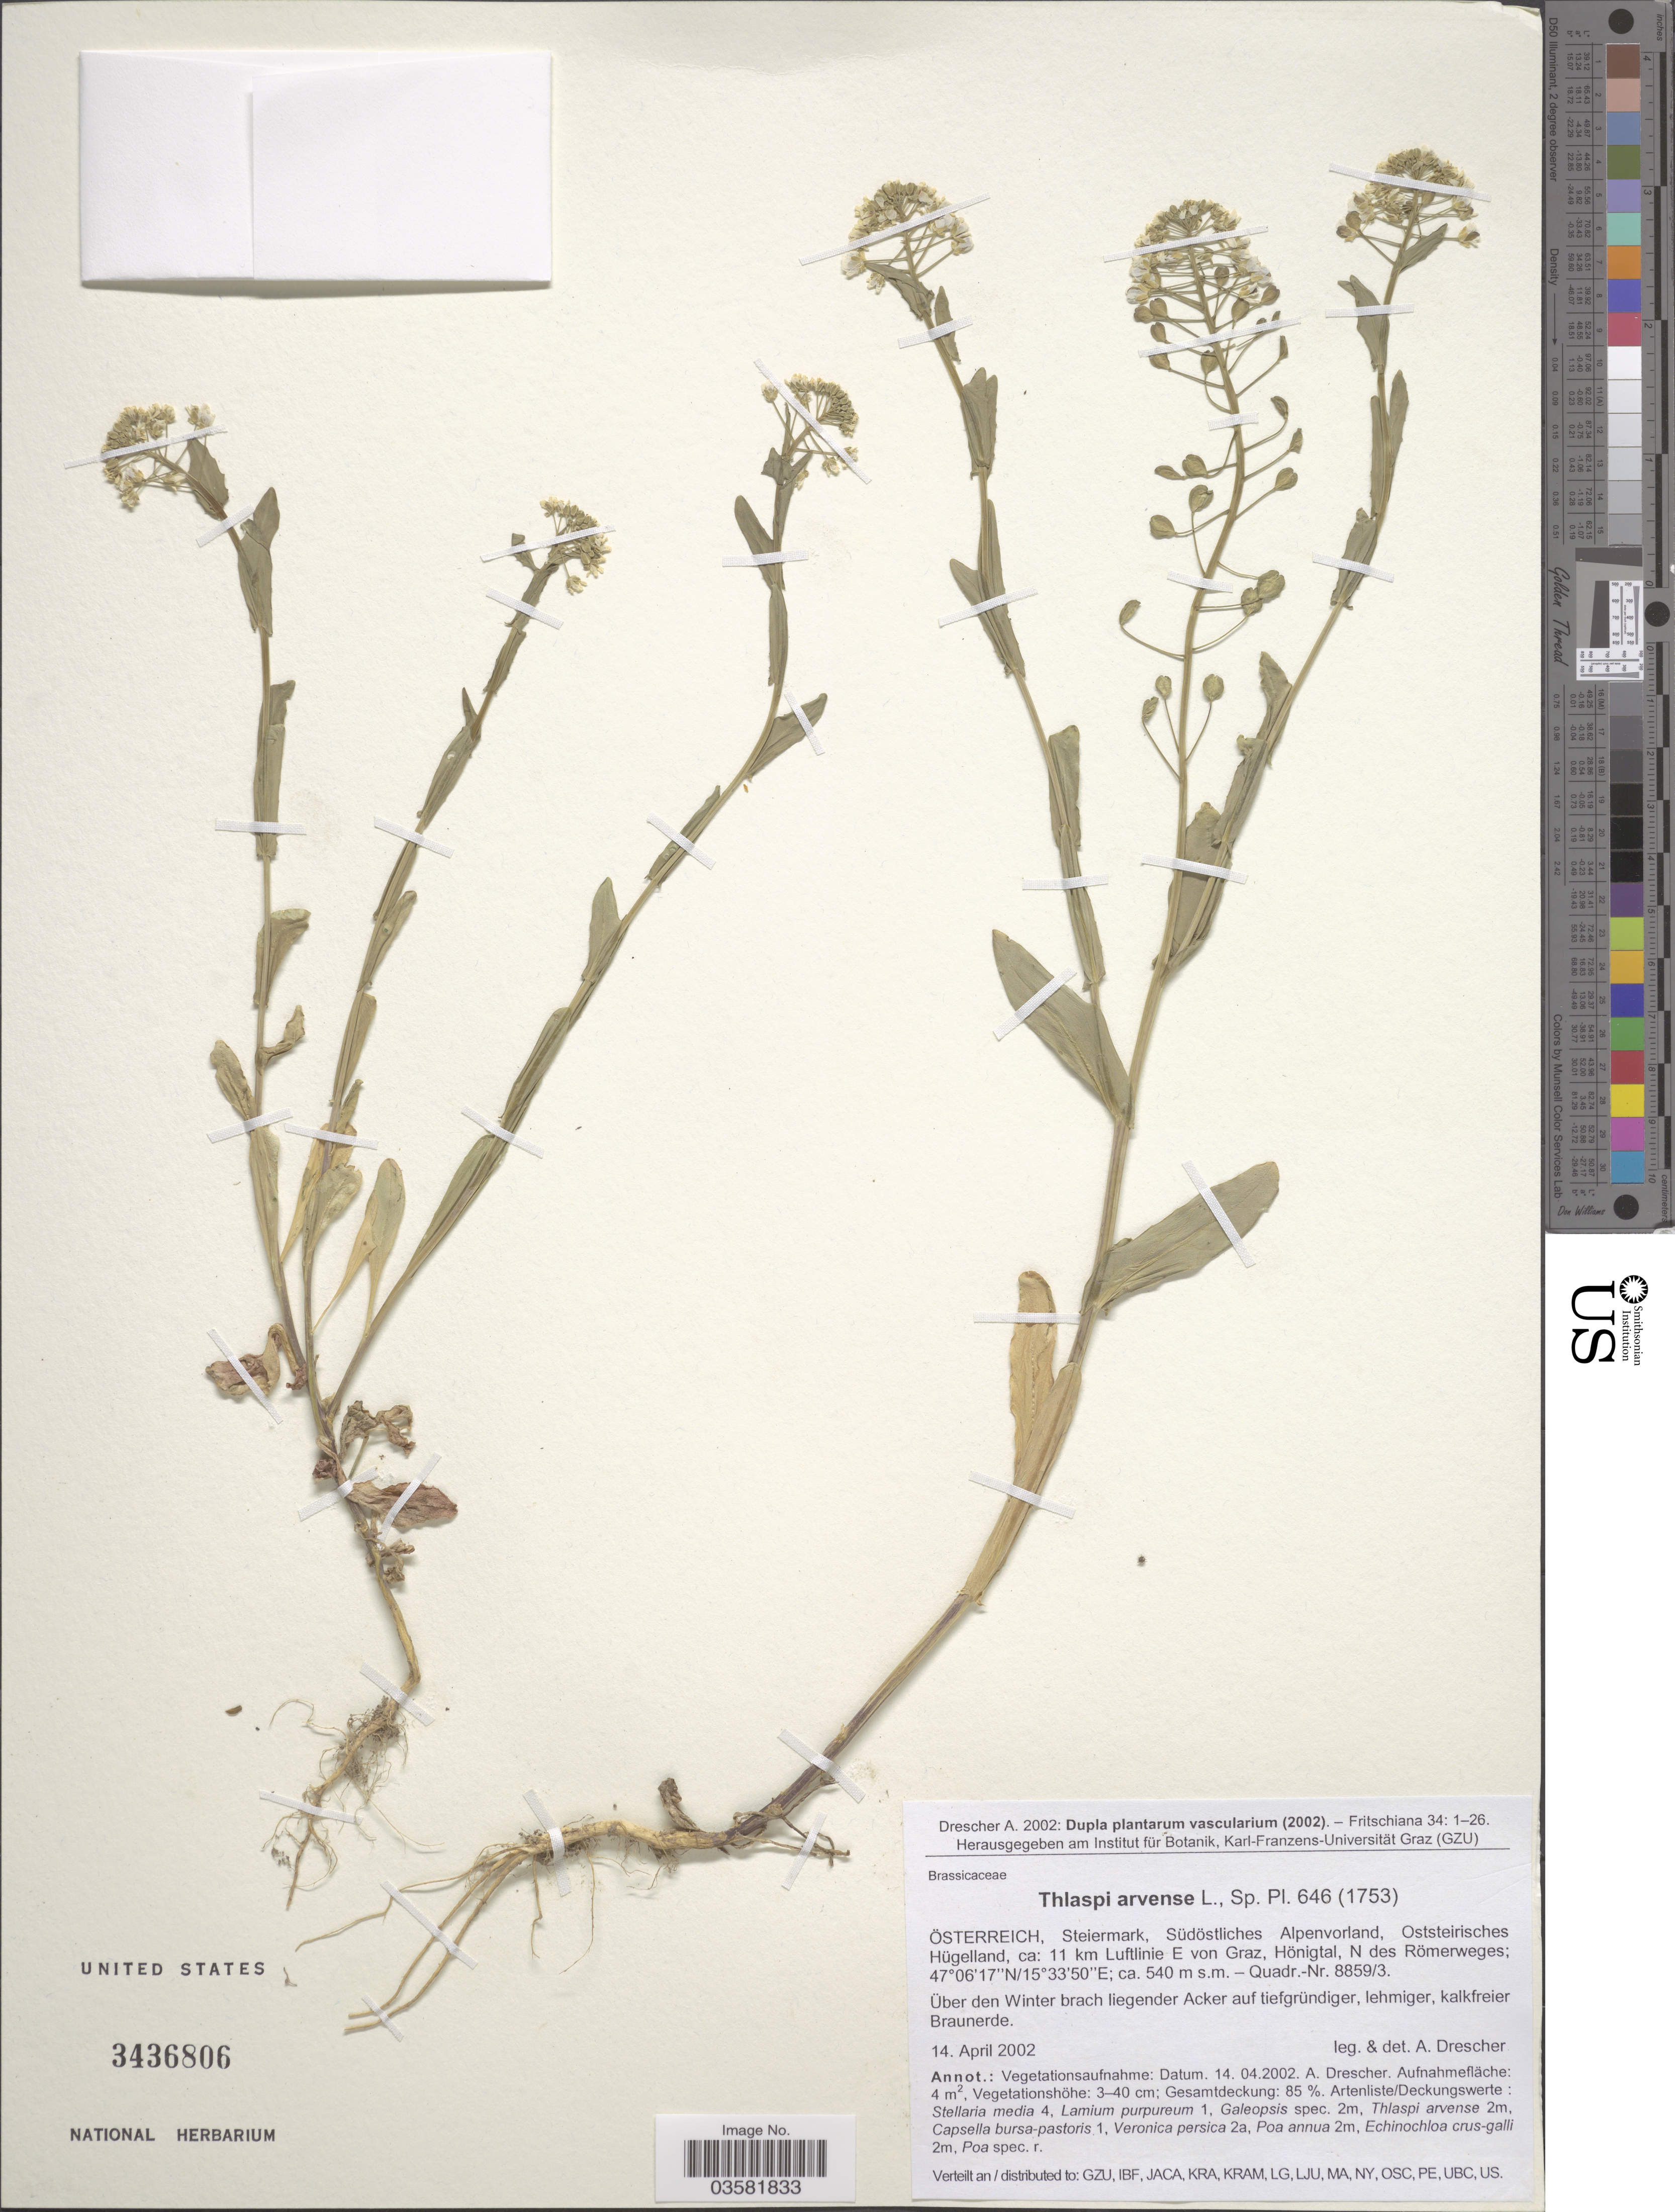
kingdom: Plantae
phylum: Tracheophyta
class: Magnoliopsida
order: Brassicales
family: Brassicaceae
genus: Thlaspi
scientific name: Thlaspi arvense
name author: L.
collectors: A. Drescher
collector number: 1753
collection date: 2002-04-14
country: Austria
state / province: Steiermark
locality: Ősterreich, Südöstliches Alpenvorland, Oststeirisches Hügelland, ca: 11 km Luftlinie E von Graz, Hönigtal, N des Römerweges.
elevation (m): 540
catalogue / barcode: US 3436806